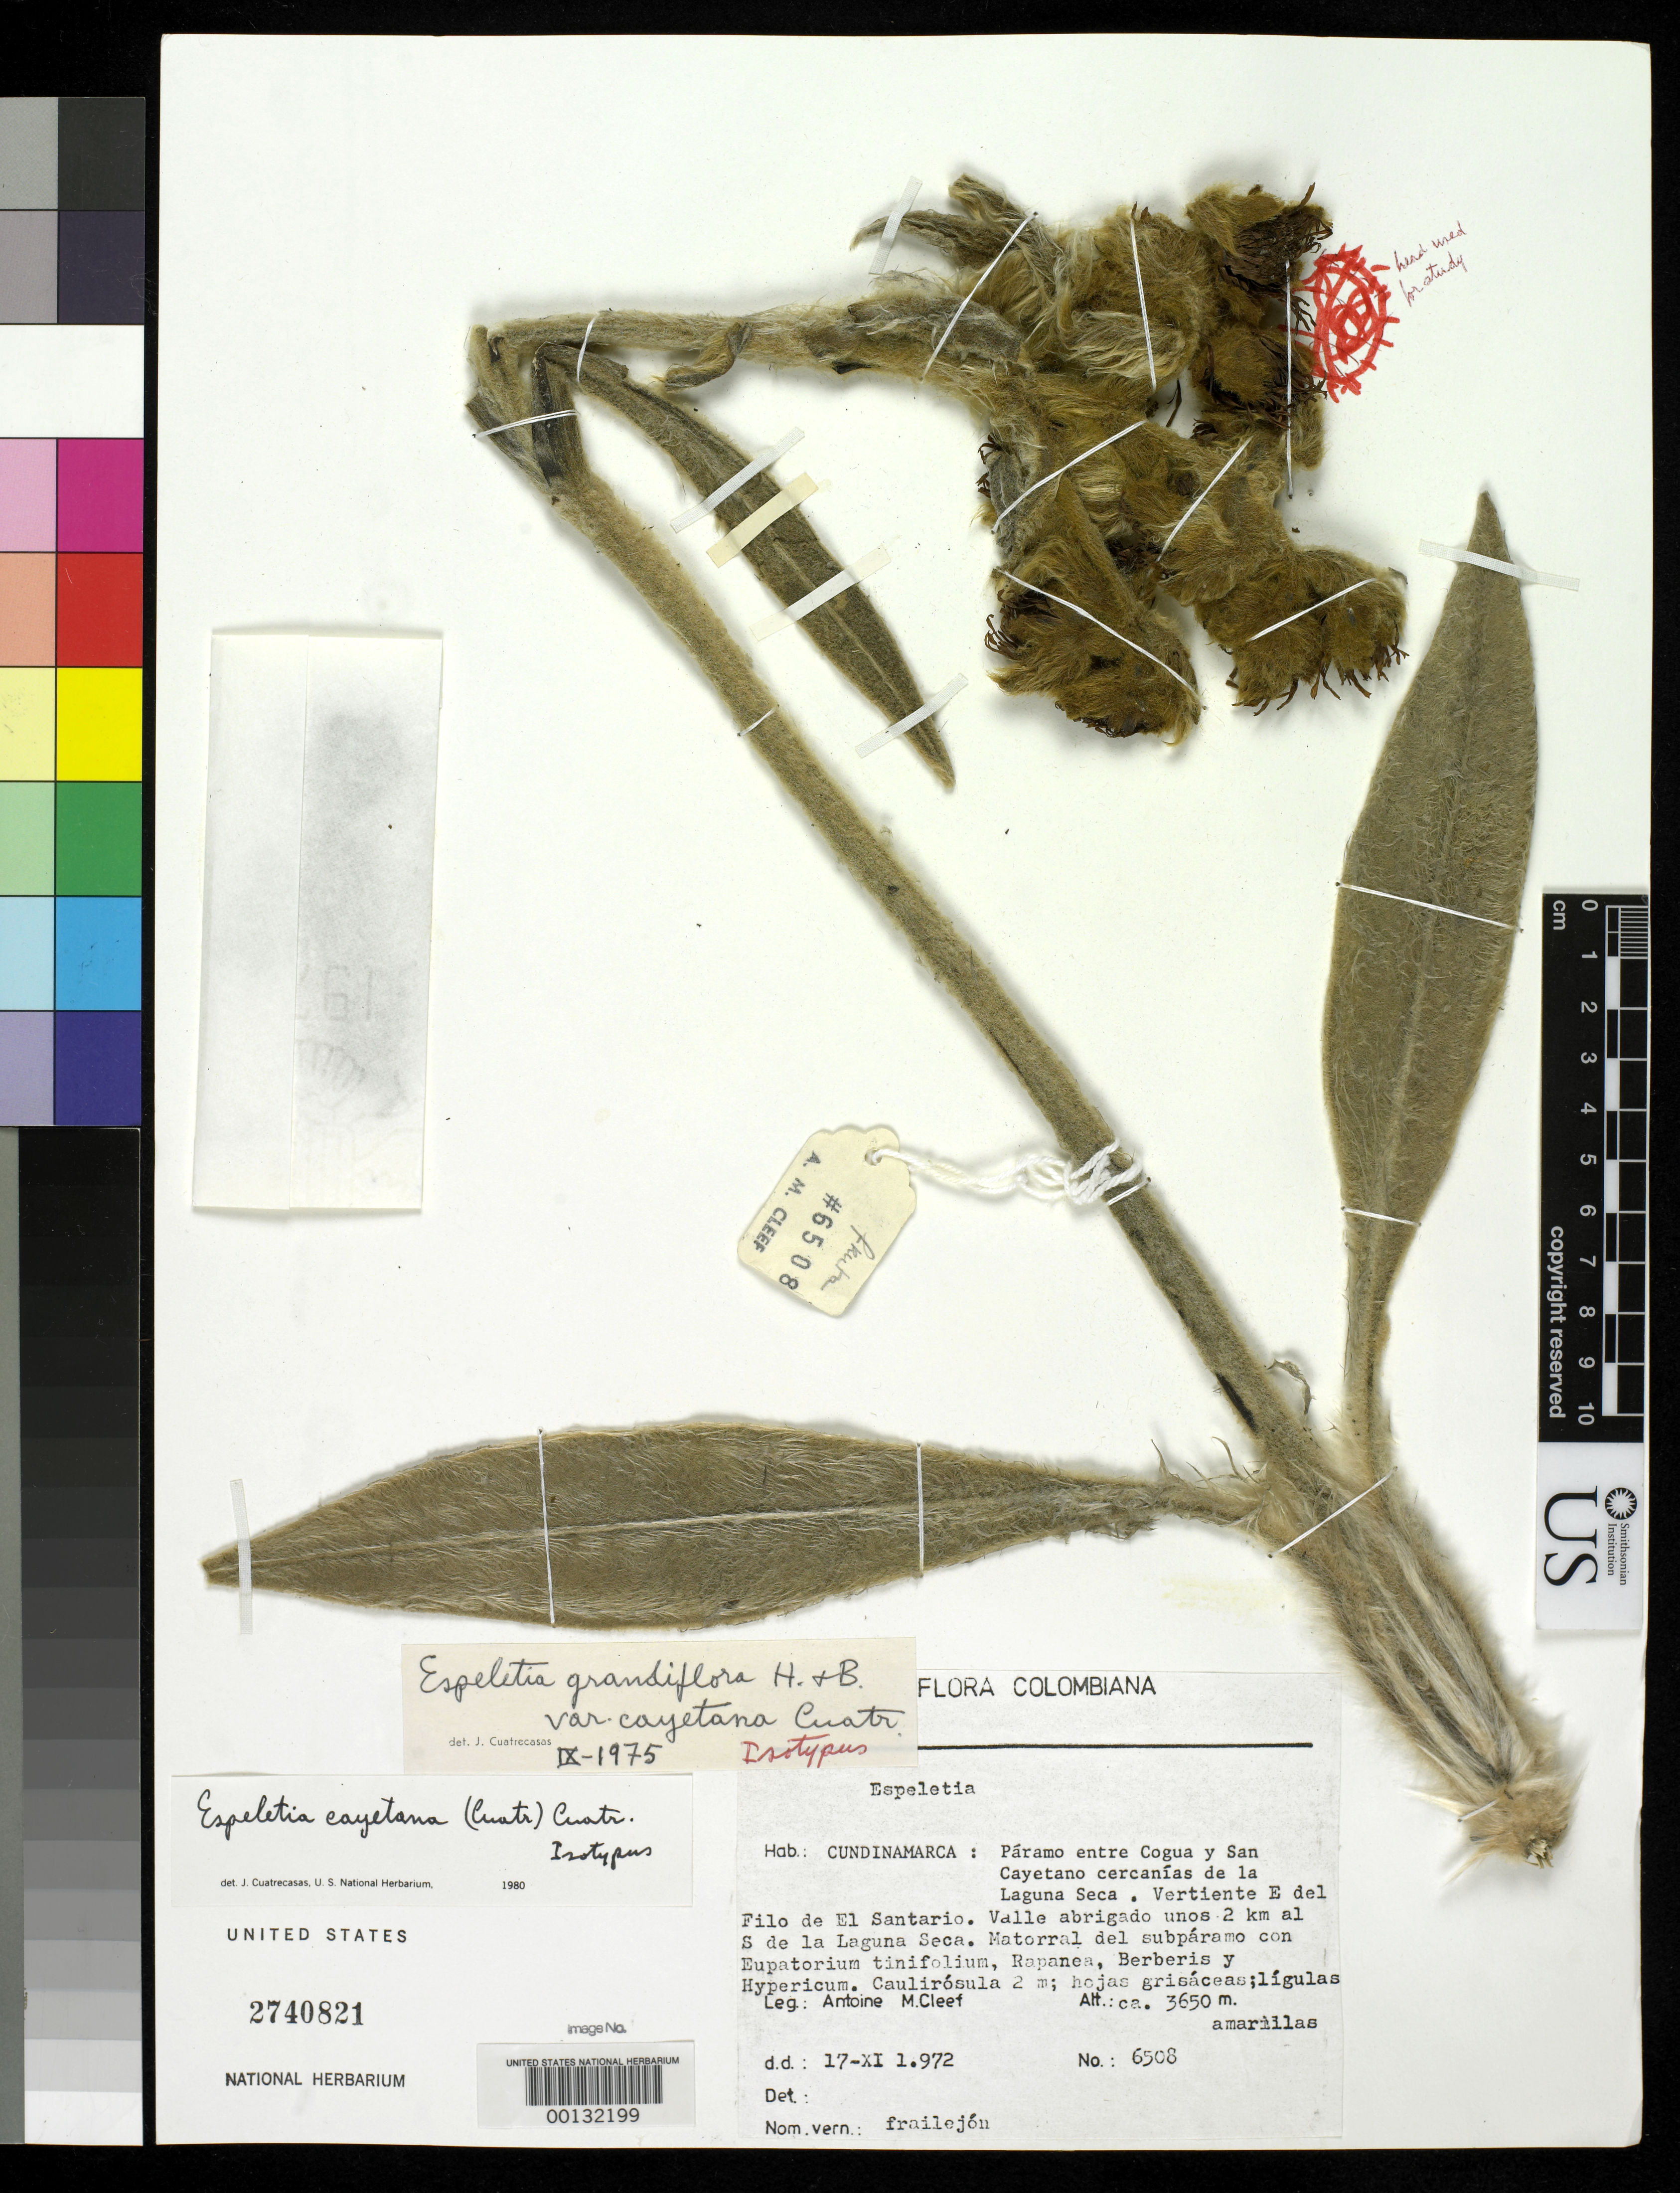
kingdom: Plantae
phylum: Tracheophyta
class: Magnoliopsida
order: Asterales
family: Asteraceae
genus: Espeletia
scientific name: Espeletia grandiflora var. cayetana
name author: Cuatrec.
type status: Isotype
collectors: A. M. Cleef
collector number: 6508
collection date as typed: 17 Nov 1972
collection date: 1972-11-17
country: Colombia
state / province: Cundinamarca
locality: Páramo entre Cogua & San Cayetano Cercanias de la Laguna Seca, Vertiente E del Filo de El SantaRio, 2 km S de la Laguna Seca. [Desert betw. Cogua & San Cayetano, vic. of Laguna Seca (dry lagoon?), slope E of Ed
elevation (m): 3650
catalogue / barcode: US 2740821